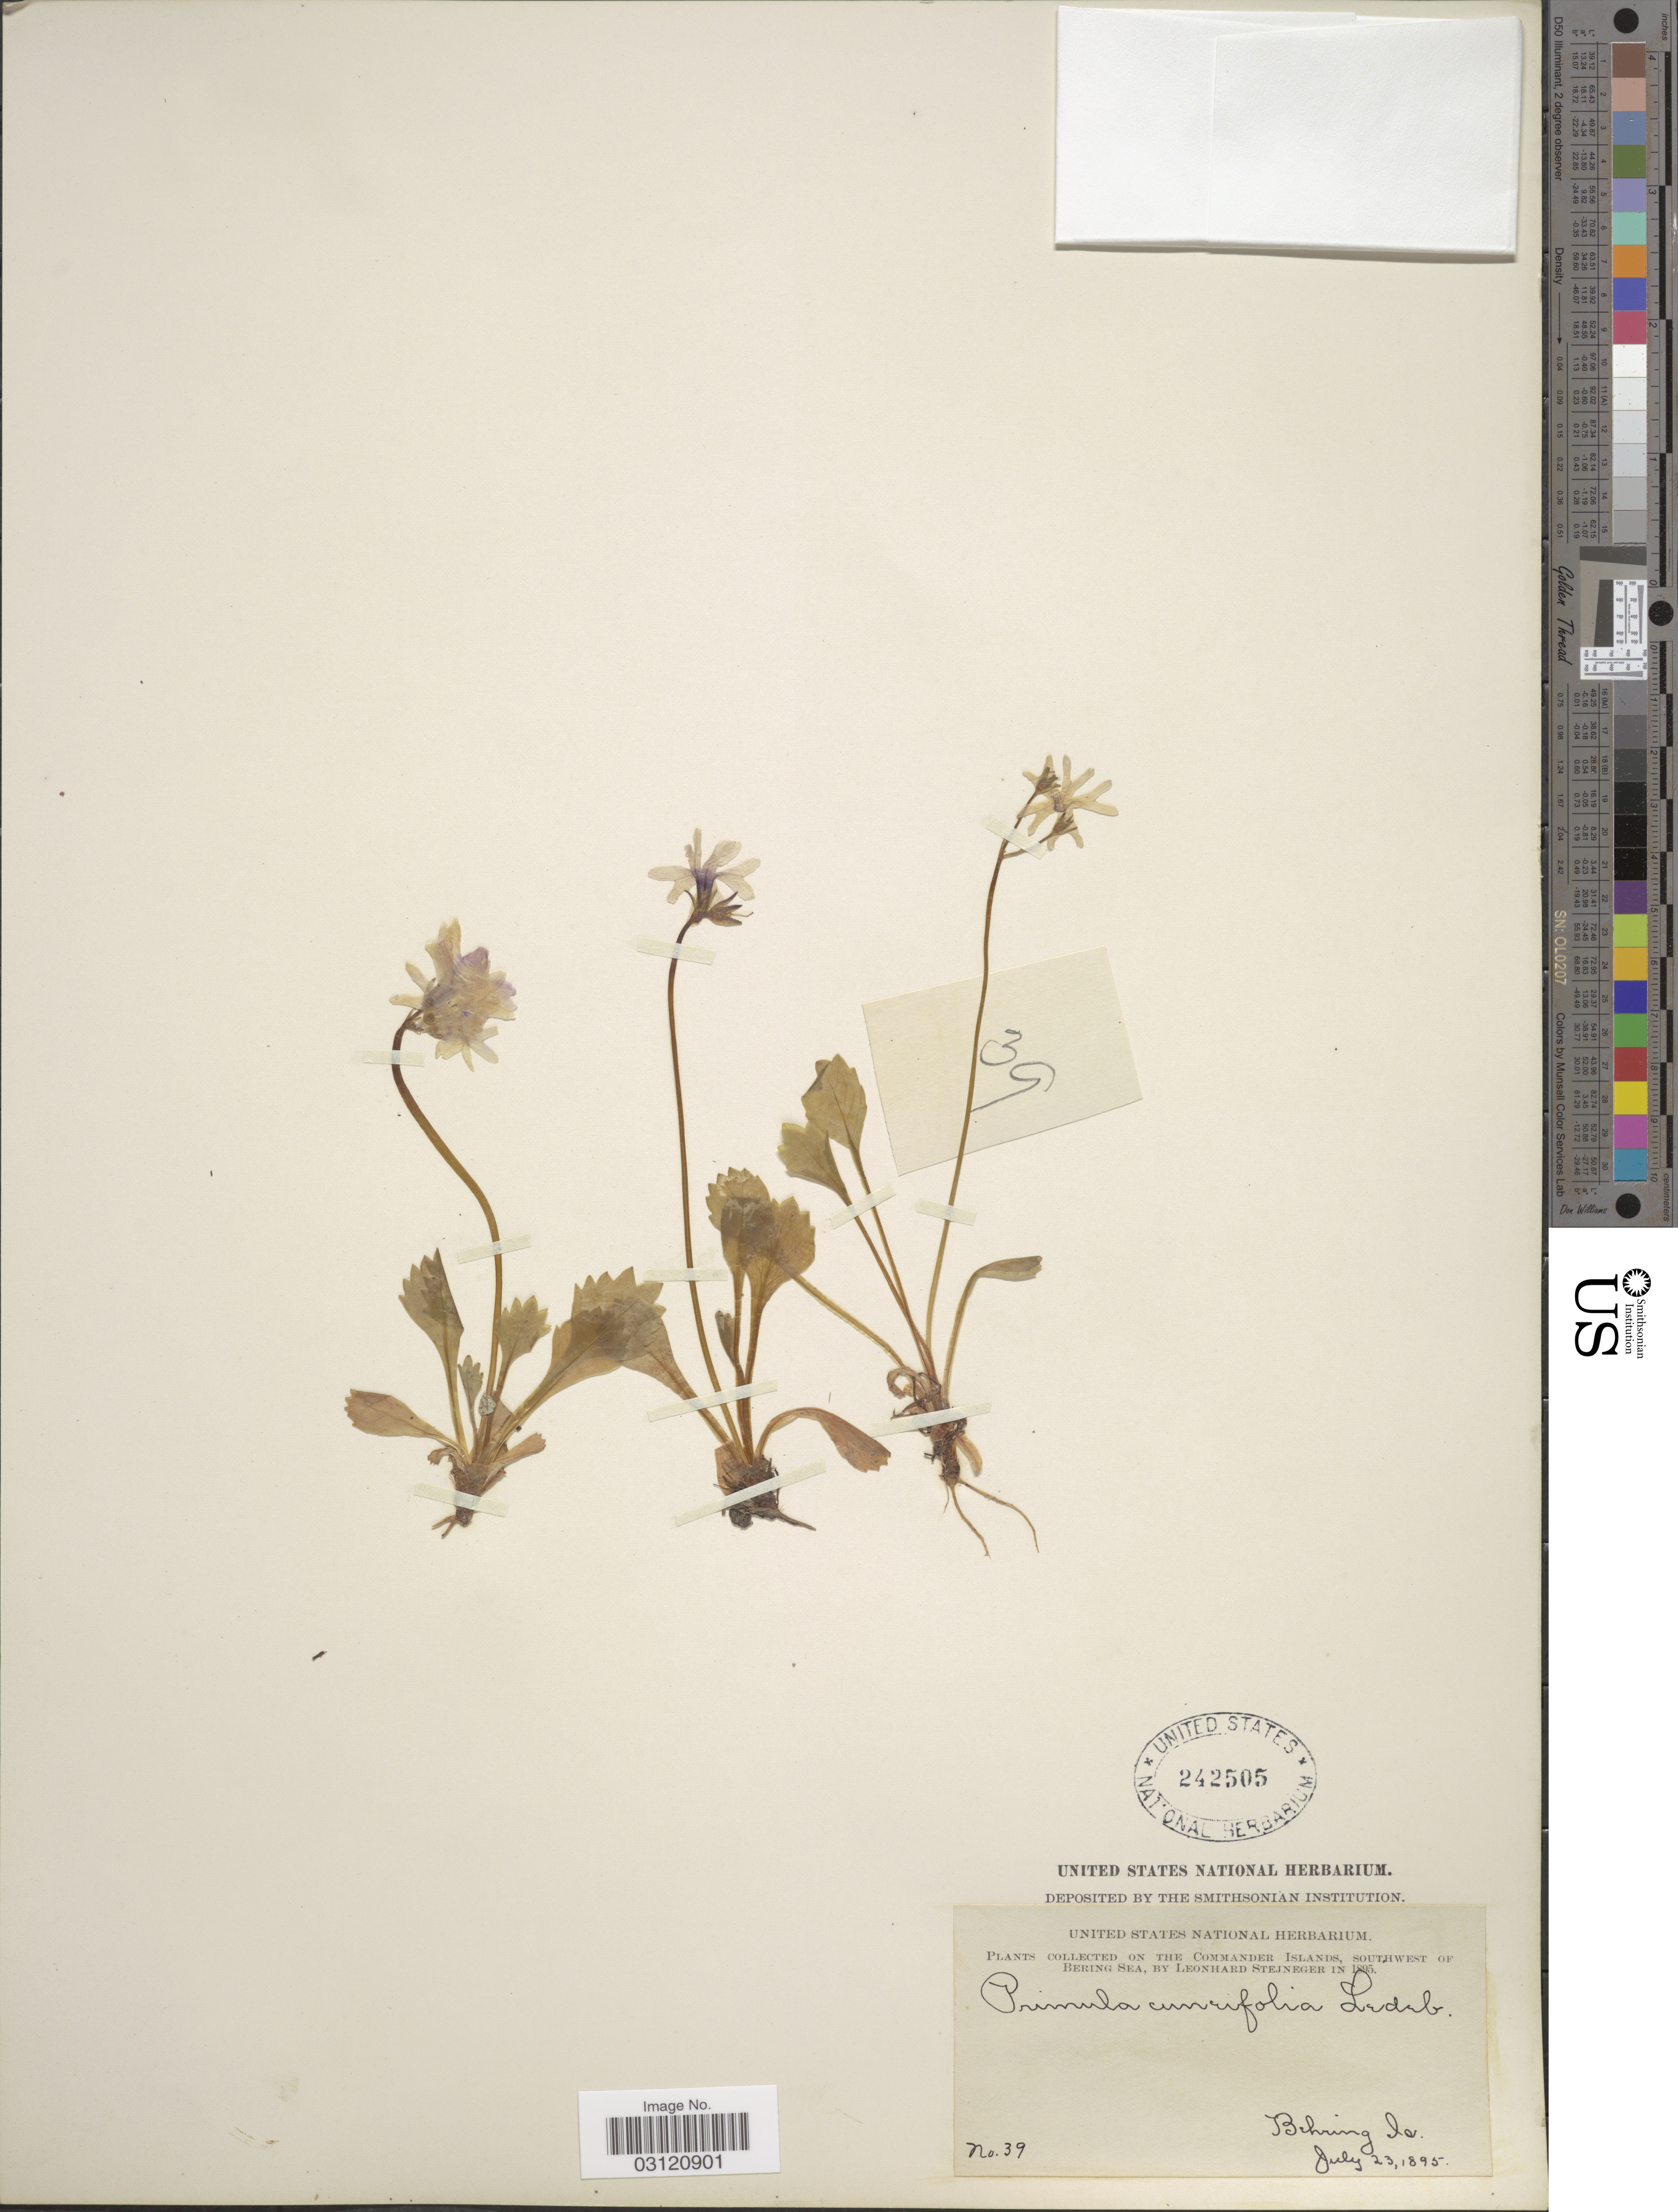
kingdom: Plantae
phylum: Tracheophyta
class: Magnoliopsida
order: Ericales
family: Primulaceae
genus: Primula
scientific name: Primula cuneifolia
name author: Ledeb.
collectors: L. Stejneger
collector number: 39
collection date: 1895-07-23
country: Russian Federation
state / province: Kamchatka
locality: The Commander Islands, Southwest of Bering Sea. Bering Is.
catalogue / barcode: US 242505